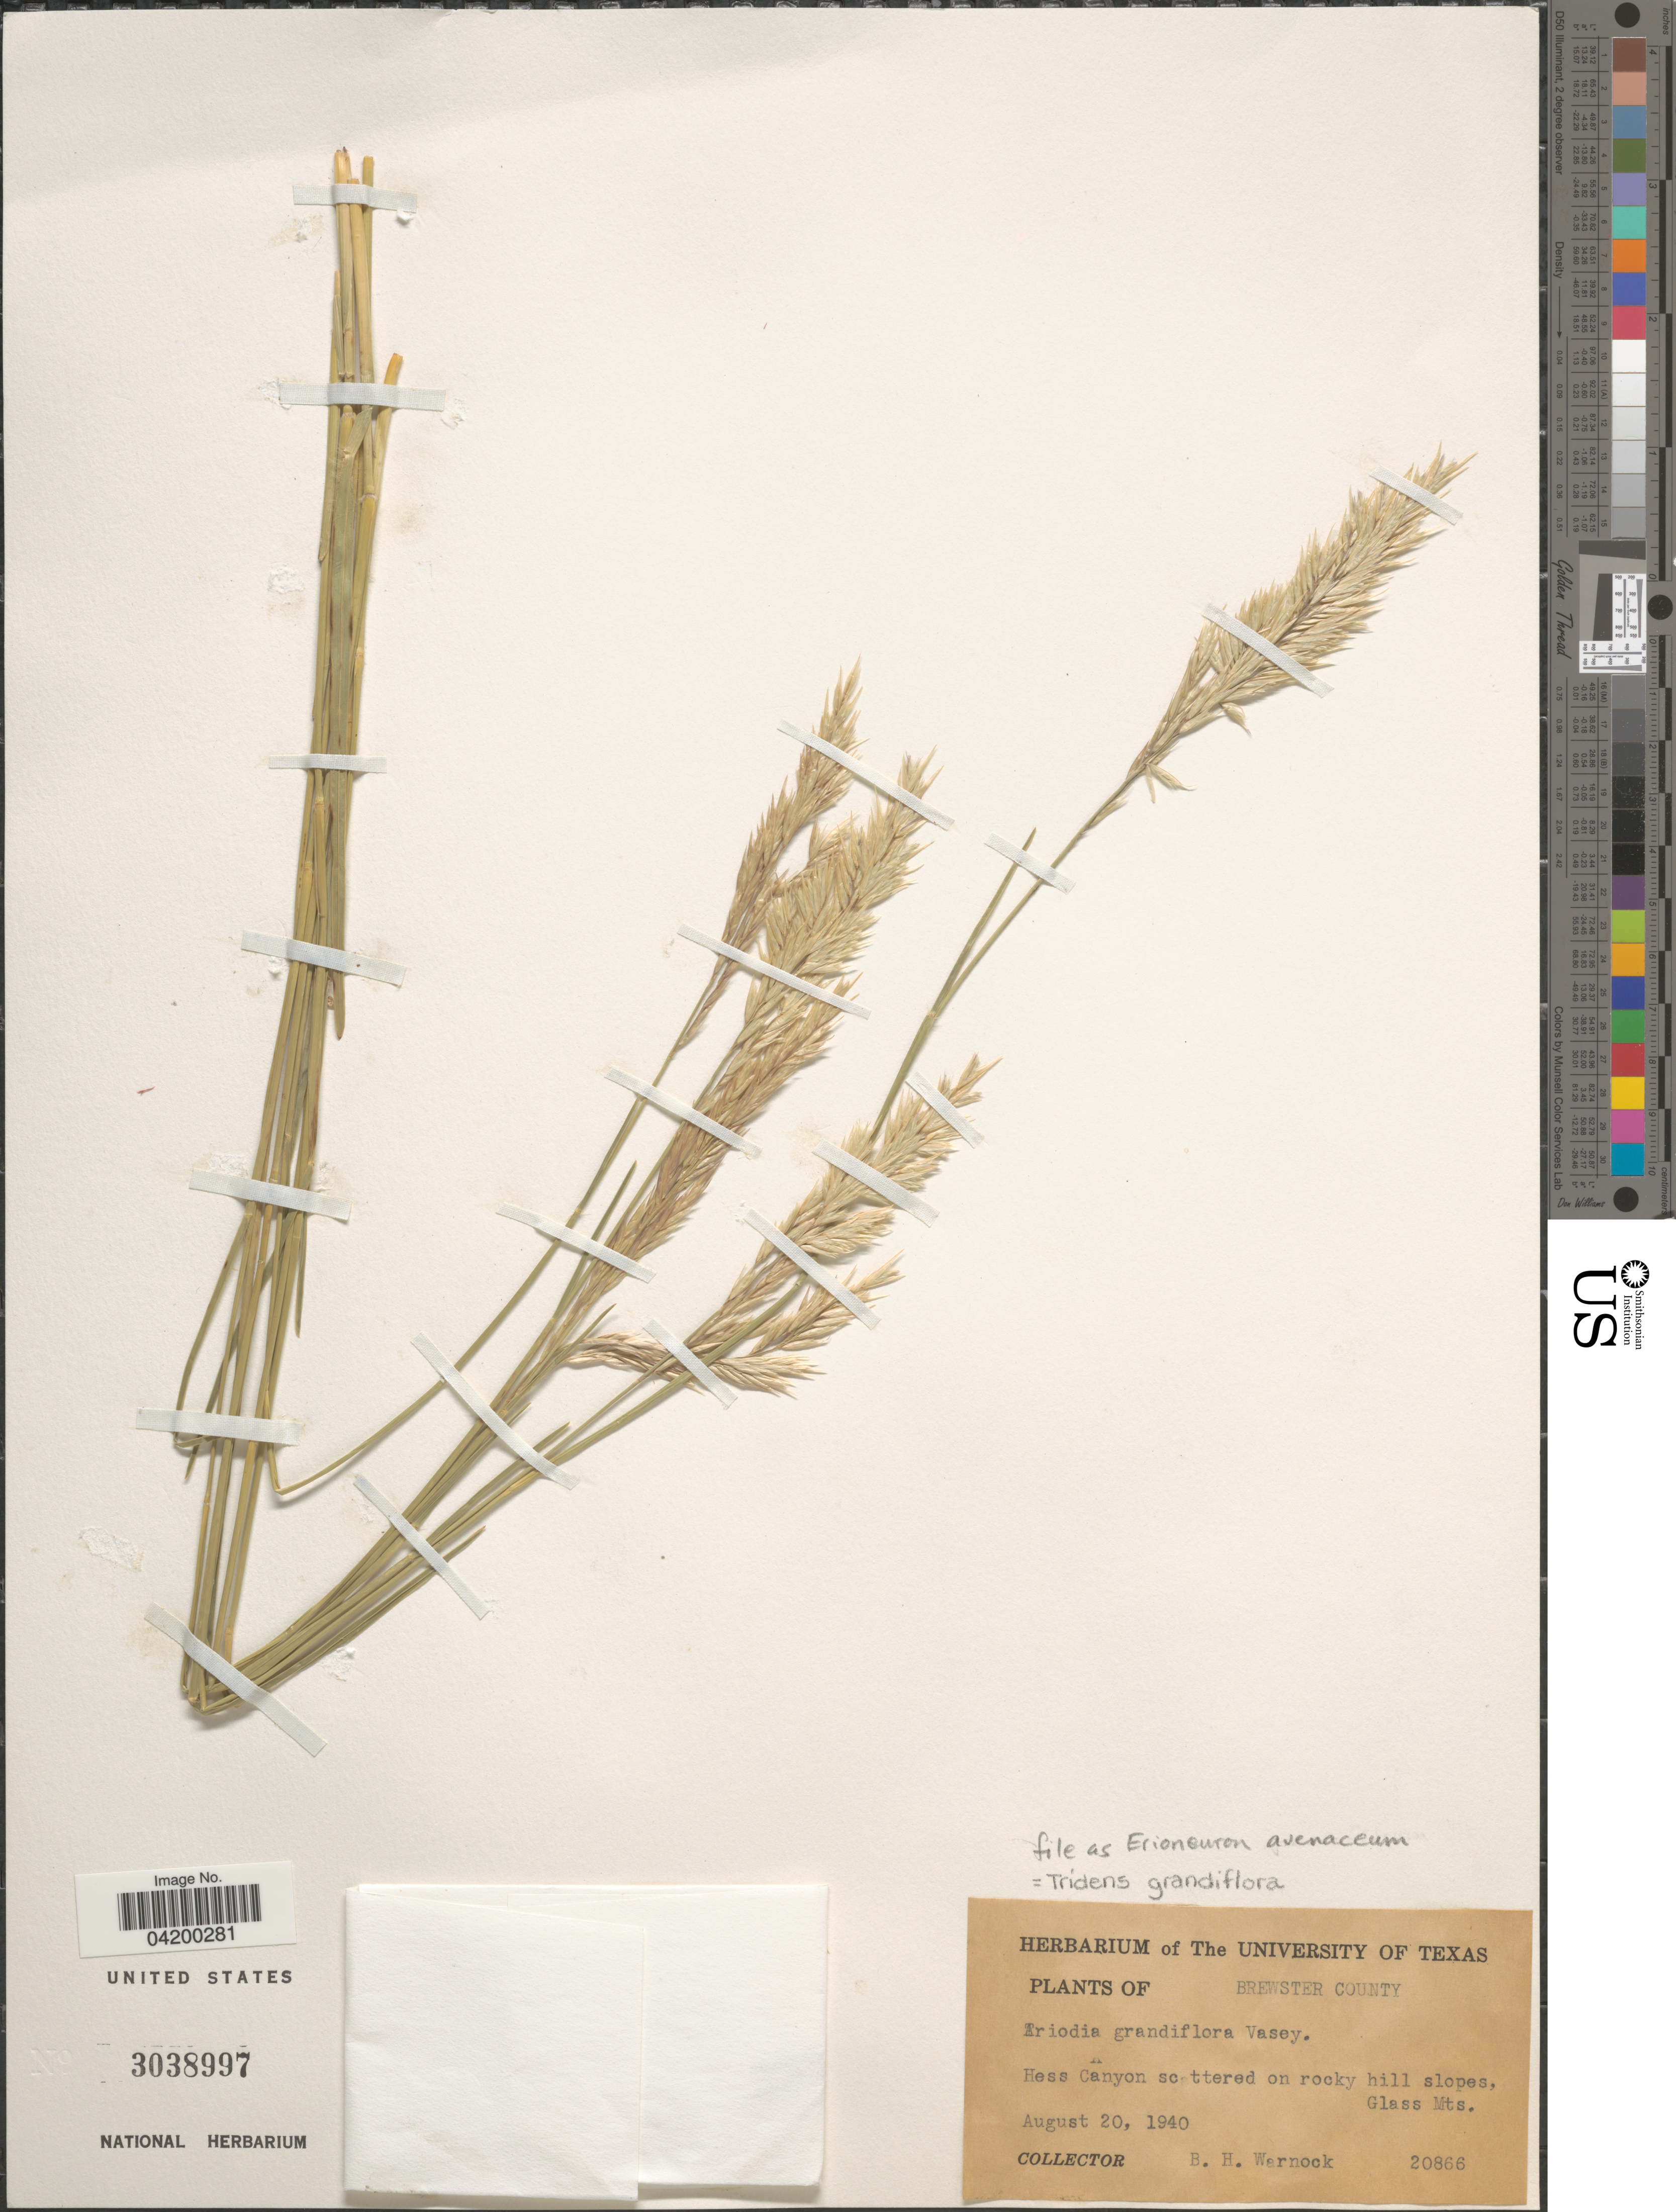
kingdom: Plantae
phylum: Tracheophyta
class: Liliopsida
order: Poales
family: Poaceae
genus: Erioneuron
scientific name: Erioneuron avenaceum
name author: (Kunth) Tateoka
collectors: B. H. Warnock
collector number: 20866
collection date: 1940-08-20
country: United States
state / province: Texas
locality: Brewster County. Hess Canyon scattered on rocky hill slopes, Glass Mts.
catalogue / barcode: US 3038997